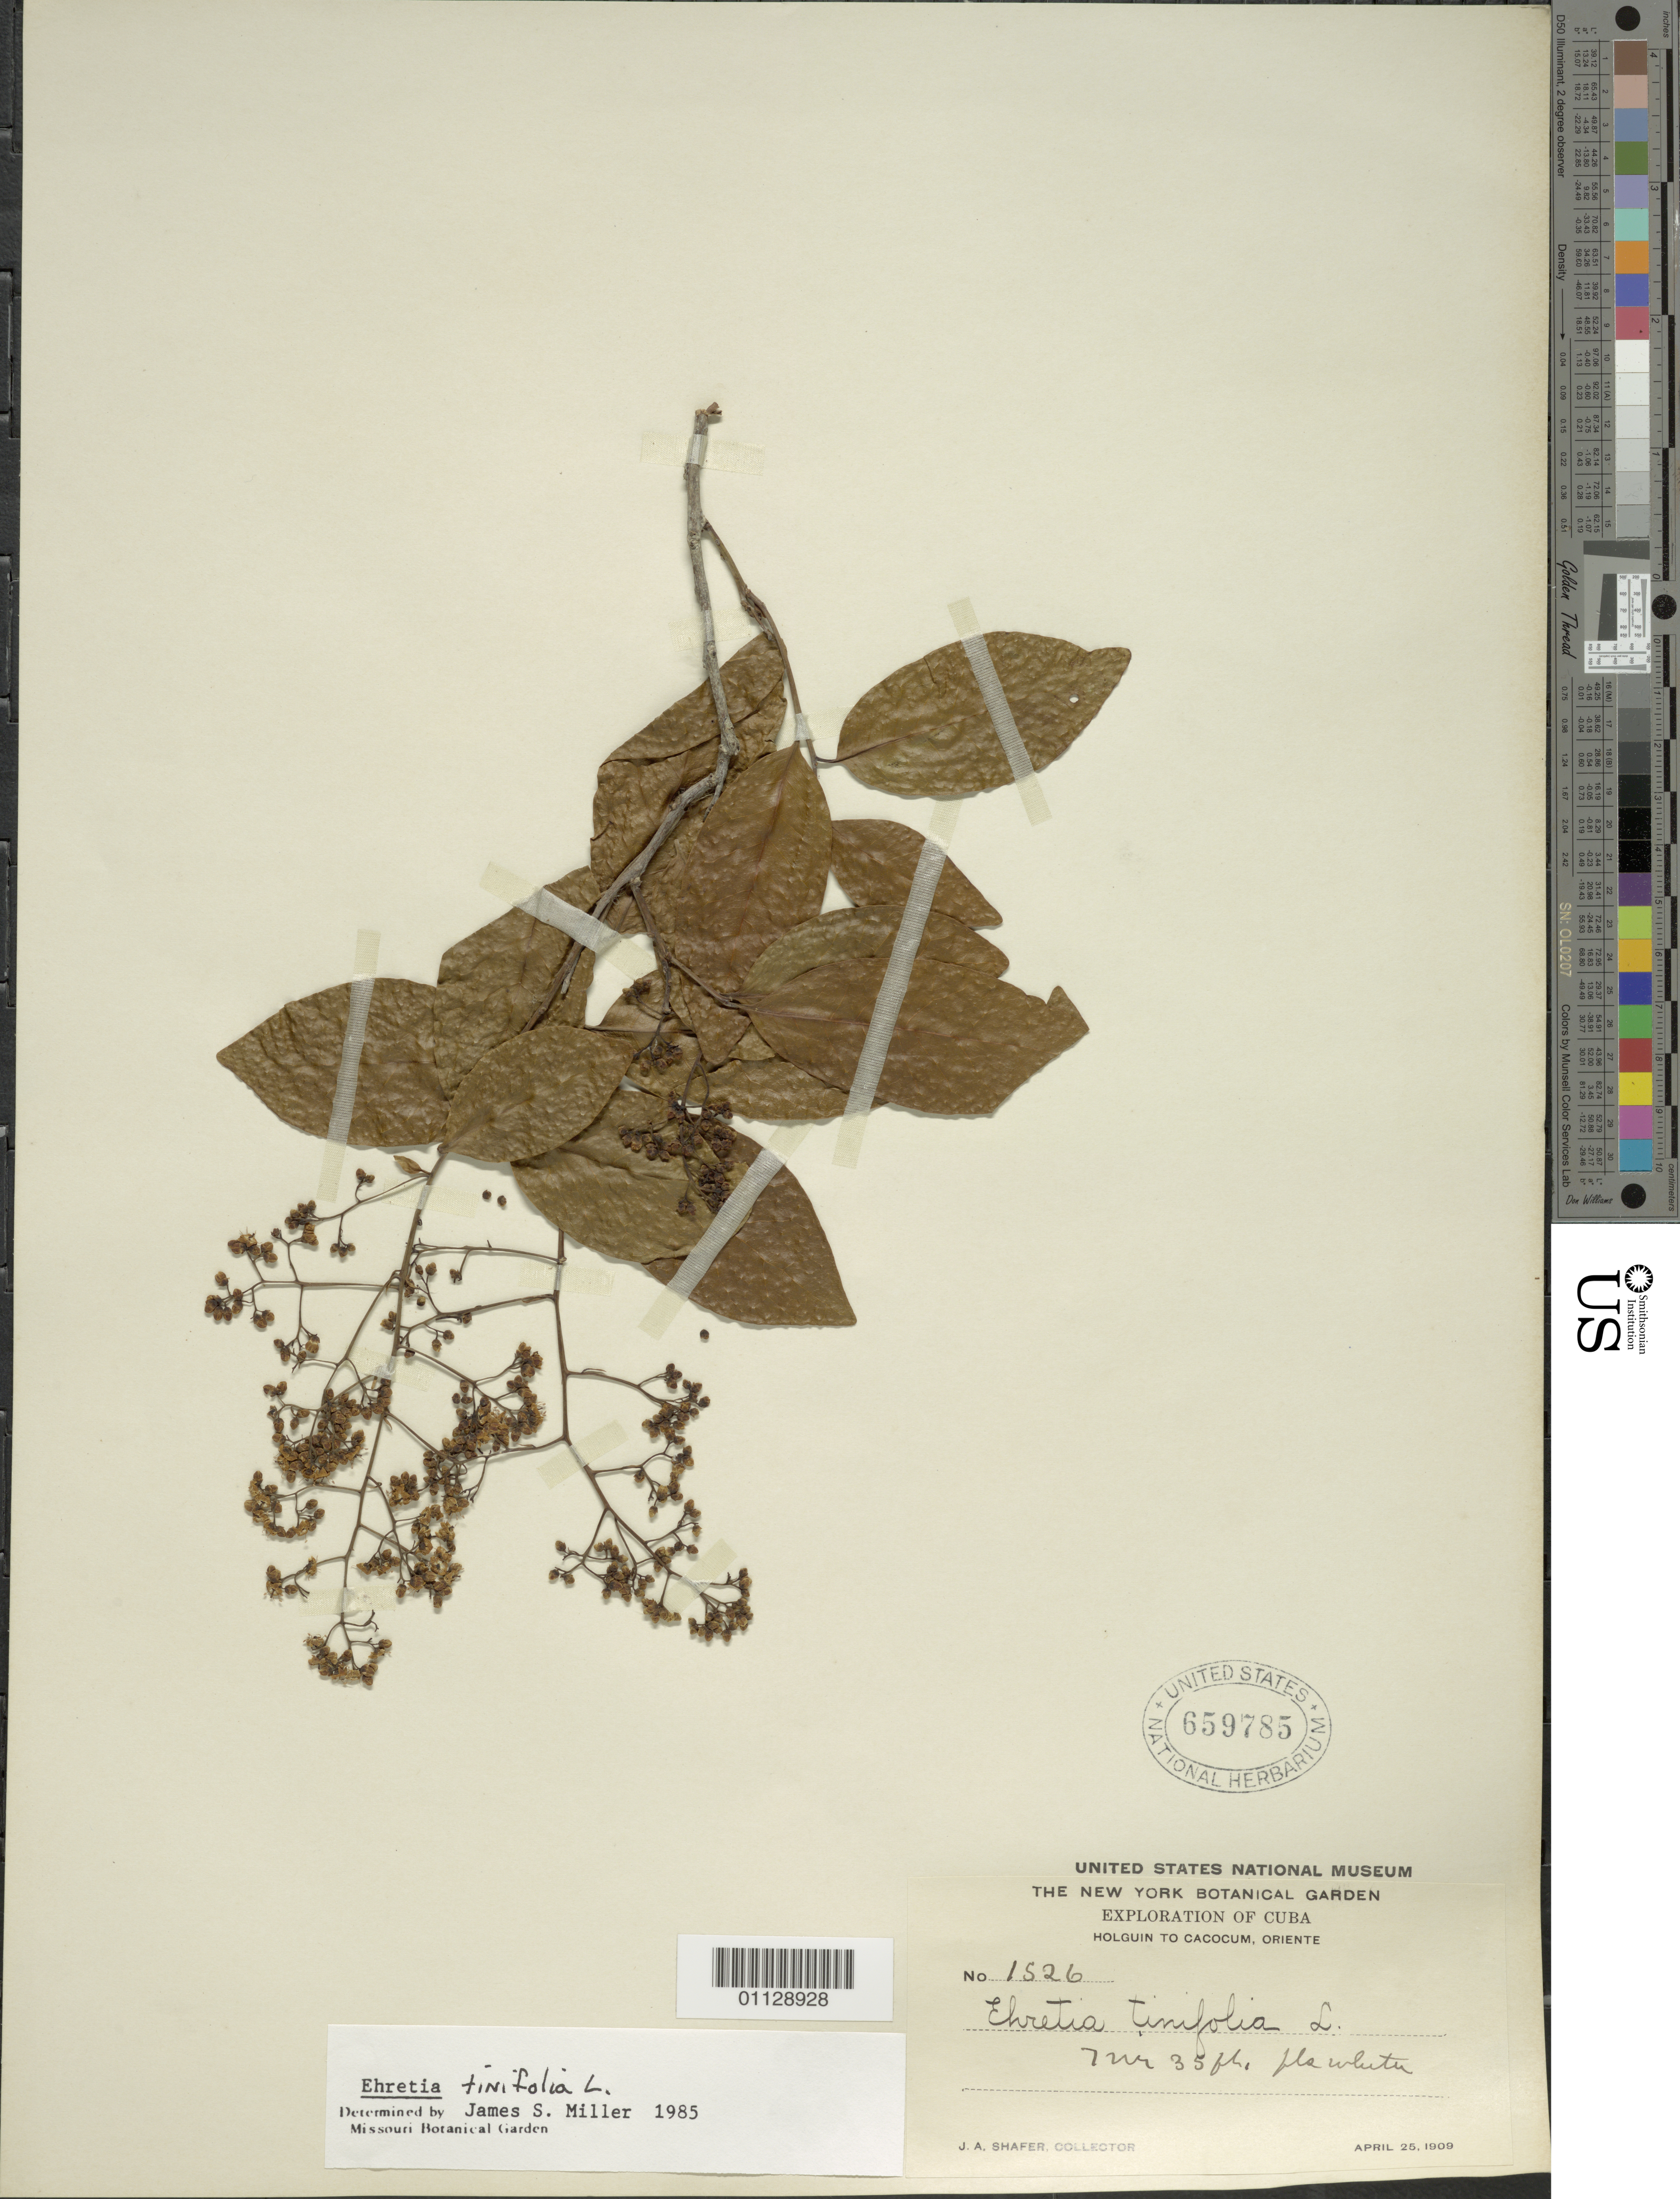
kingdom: Plantae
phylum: Tracheophyta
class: Magnoliopsida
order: Boraginales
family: Ehretiaceae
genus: Ehretia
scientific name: Ehretia tinifolia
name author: L.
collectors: J. A. Shafer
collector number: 1526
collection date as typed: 26 Apr 1909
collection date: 1909-04-26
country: Cuba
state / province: Oriente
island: Cuba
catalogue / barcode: US 659785